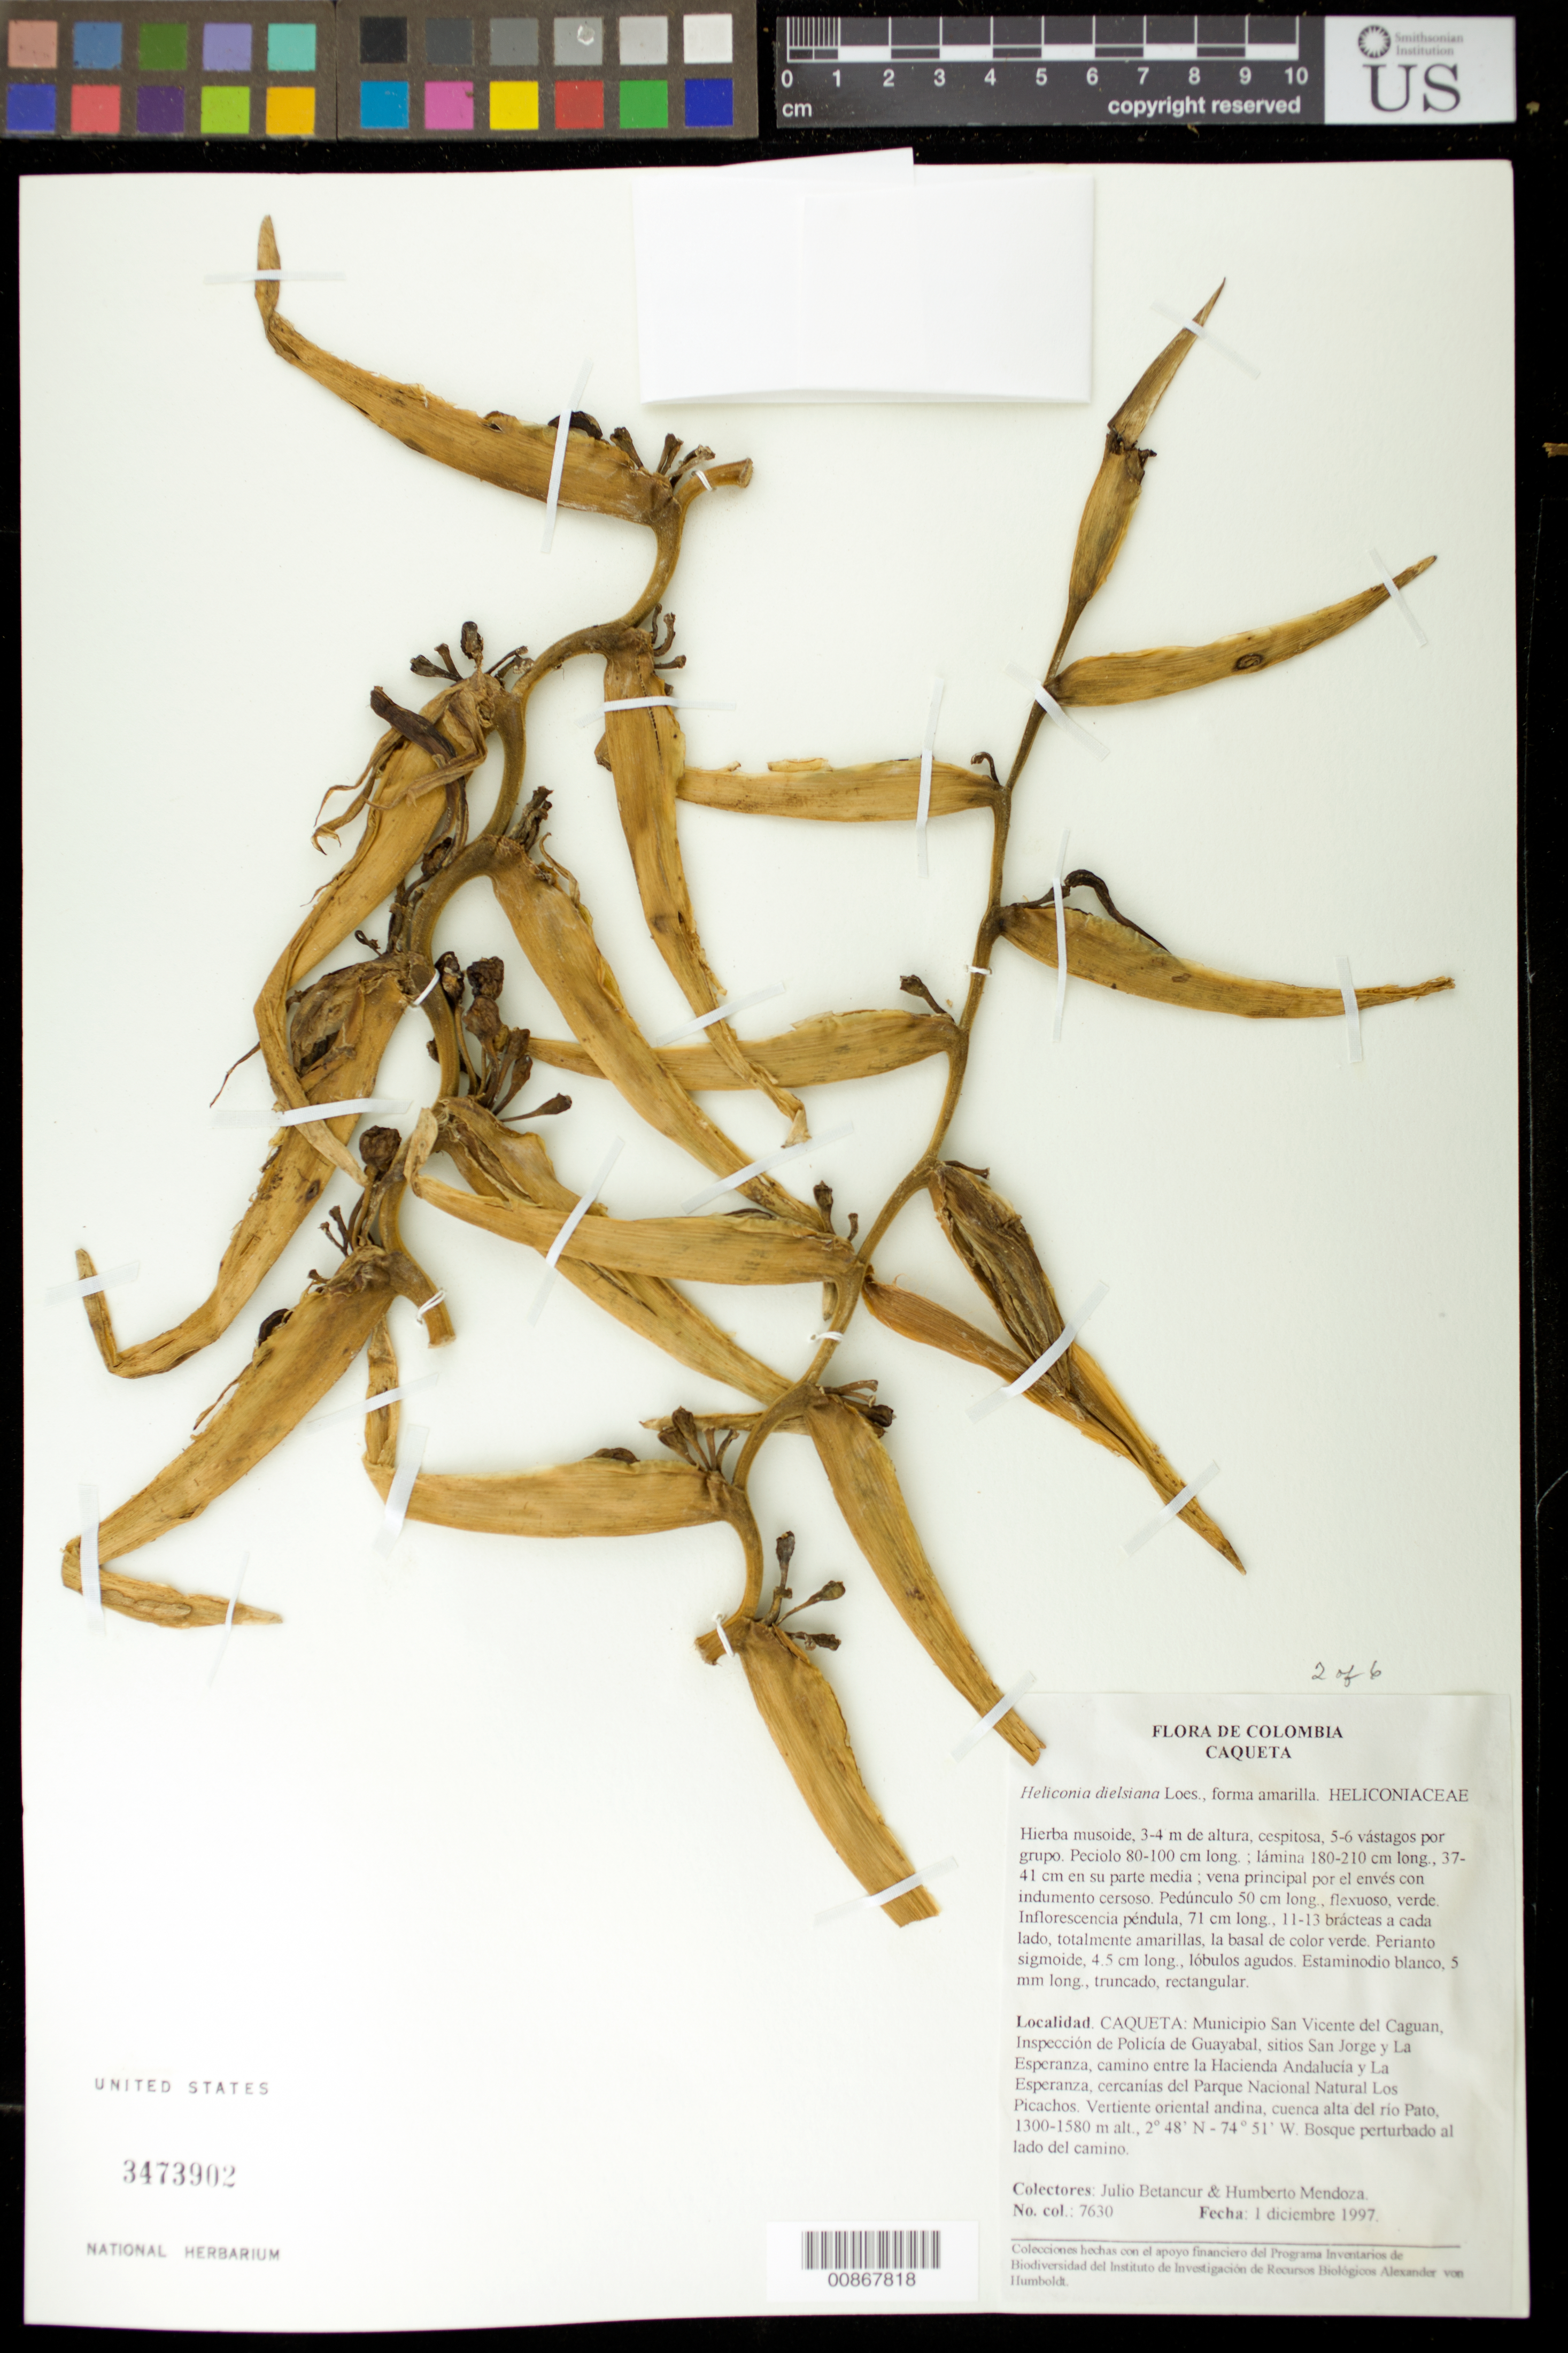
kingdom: Plantae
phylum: Tracheophyta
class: Liliopsida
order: Zingiberales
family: Heliconiaceae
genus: Heliconia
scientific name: Heliconia densiflora 'Fireflash'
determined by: Kress, W. J., (US), Smithsonian Institution - National Museum of Natural History (UNITED STATES)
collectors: J. C. Betancur & H. Mendoza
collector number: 7630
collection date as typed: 01 Dec 1997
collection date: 1997-12-01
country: Colombia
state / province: Caquetá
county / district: San Vicente del Caguan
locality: Inspeccion de Policia de Guayabal, sitios San Jorge y La Esperanza, camino entre la Hacienda Andalusia y La Esperanza, cercanias del Parque Cacional Natural Los Picachos.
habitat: Bosque perturbado lado del camino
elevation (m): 1300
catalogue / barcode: US 3473902